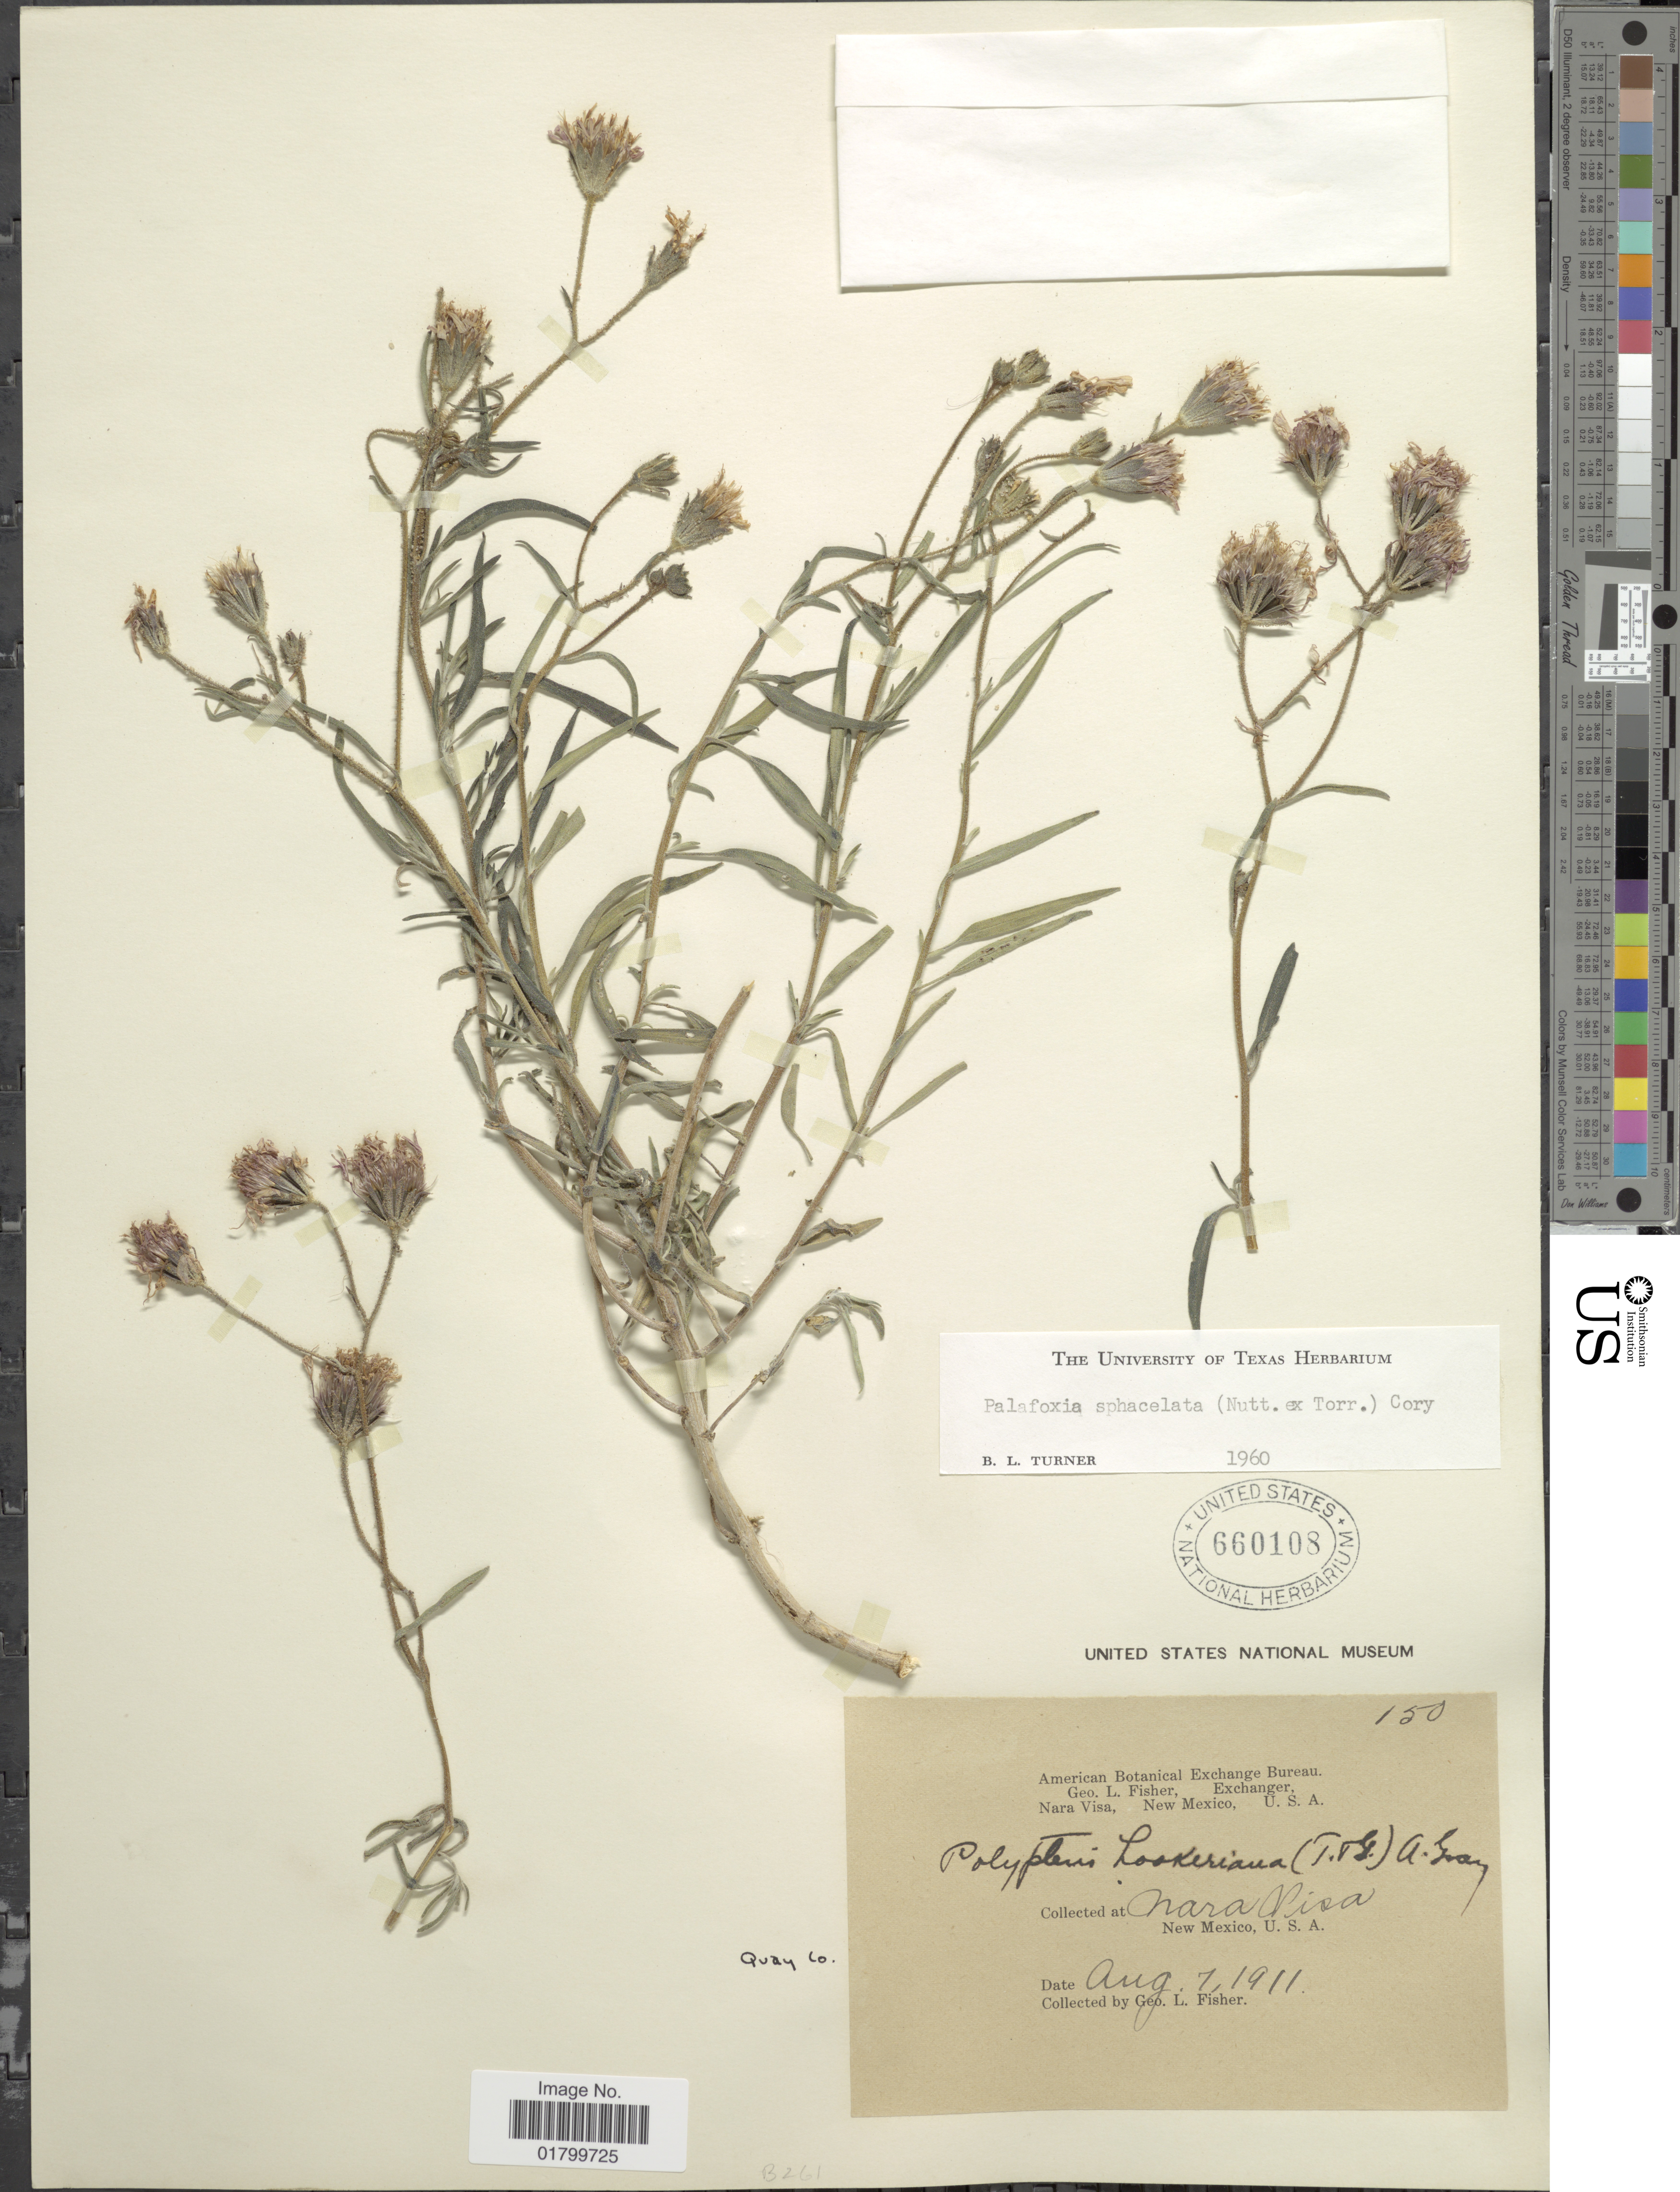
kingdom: Plantae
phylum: Tracheophyta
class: Magnoliopsida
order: Asterales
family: Asteraceae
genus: Palafoxia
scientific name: Palafoxia sphacelata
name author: (Nutt. ex Torr.) Cory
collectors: G. L. Fisher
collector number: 150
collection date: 1911-08-07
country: United States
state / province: New Mexico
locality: Nara Visa, New Mexico, U. S. A., Quay Co.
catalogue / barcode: US 660108